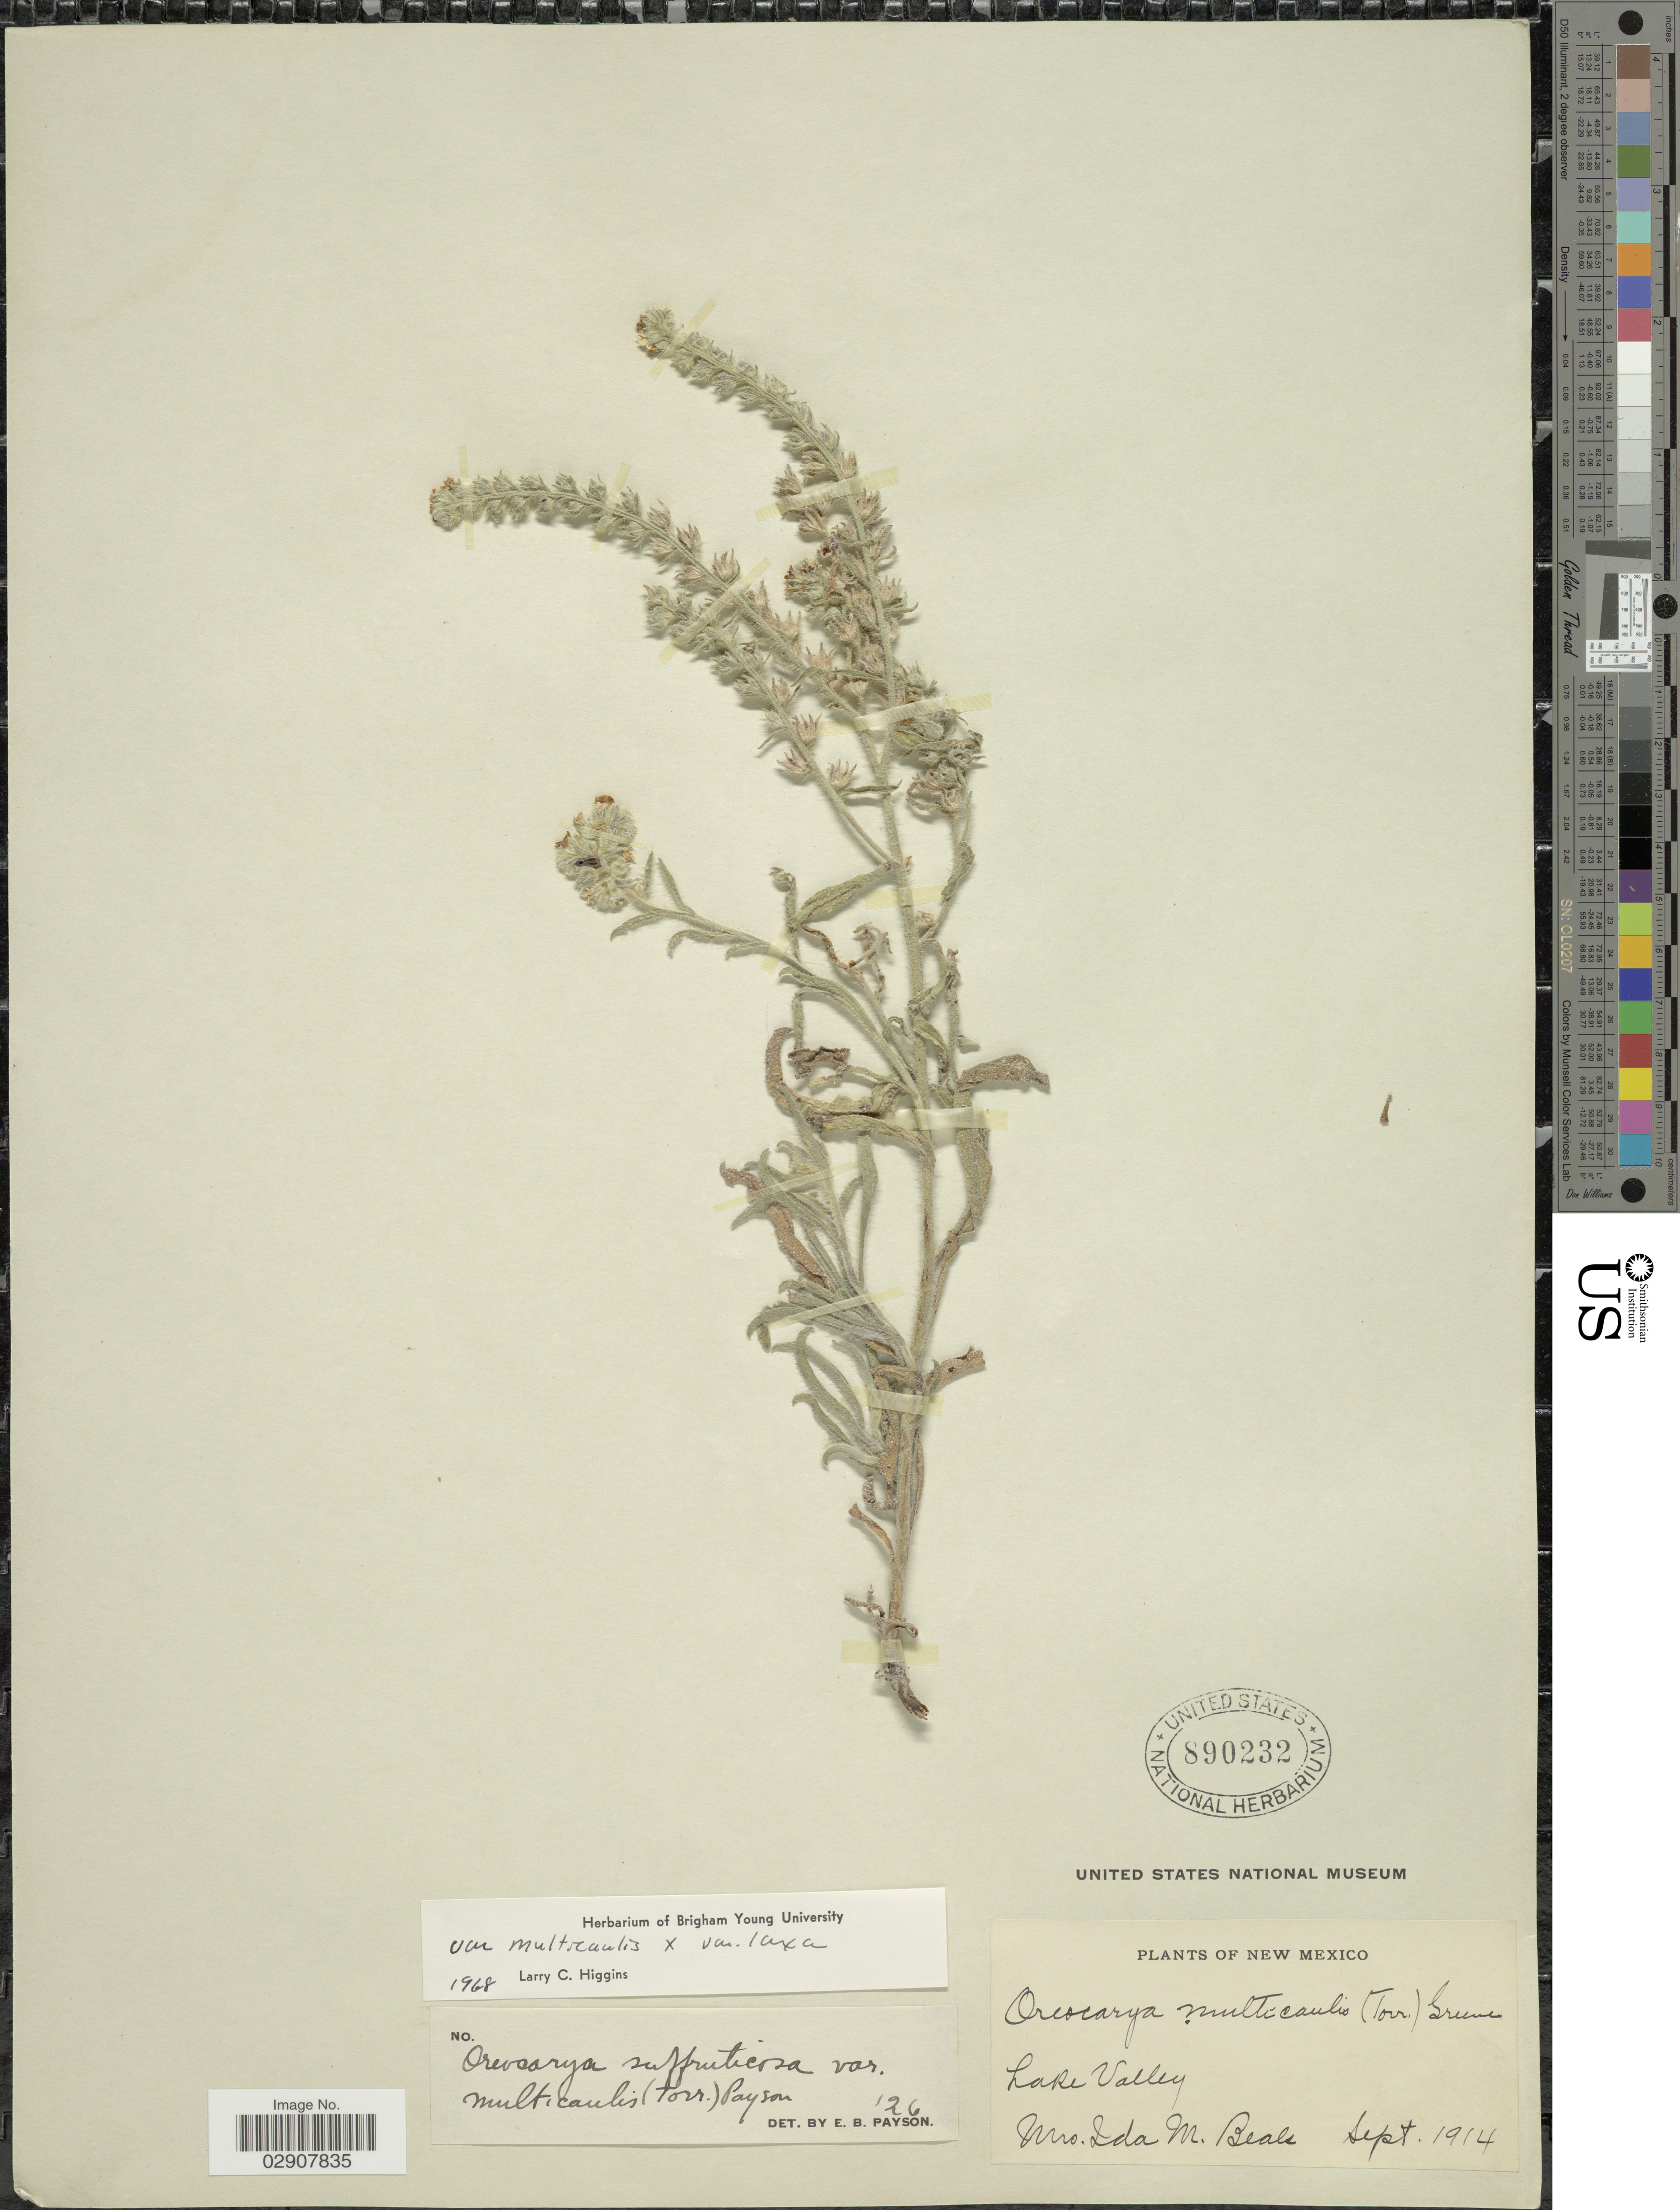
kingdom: Plantae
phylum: Tracheophyta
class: Magnoliopsida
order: Boraginales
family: Boraginaceae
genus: Cryptantha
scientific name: Cryptantha jamesii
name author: (Torr.) Payson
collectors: I. M. Beals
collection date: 1914-09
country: United States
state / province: New Mexico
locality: Lake Valley. New Mexico.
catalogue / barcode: US 890232